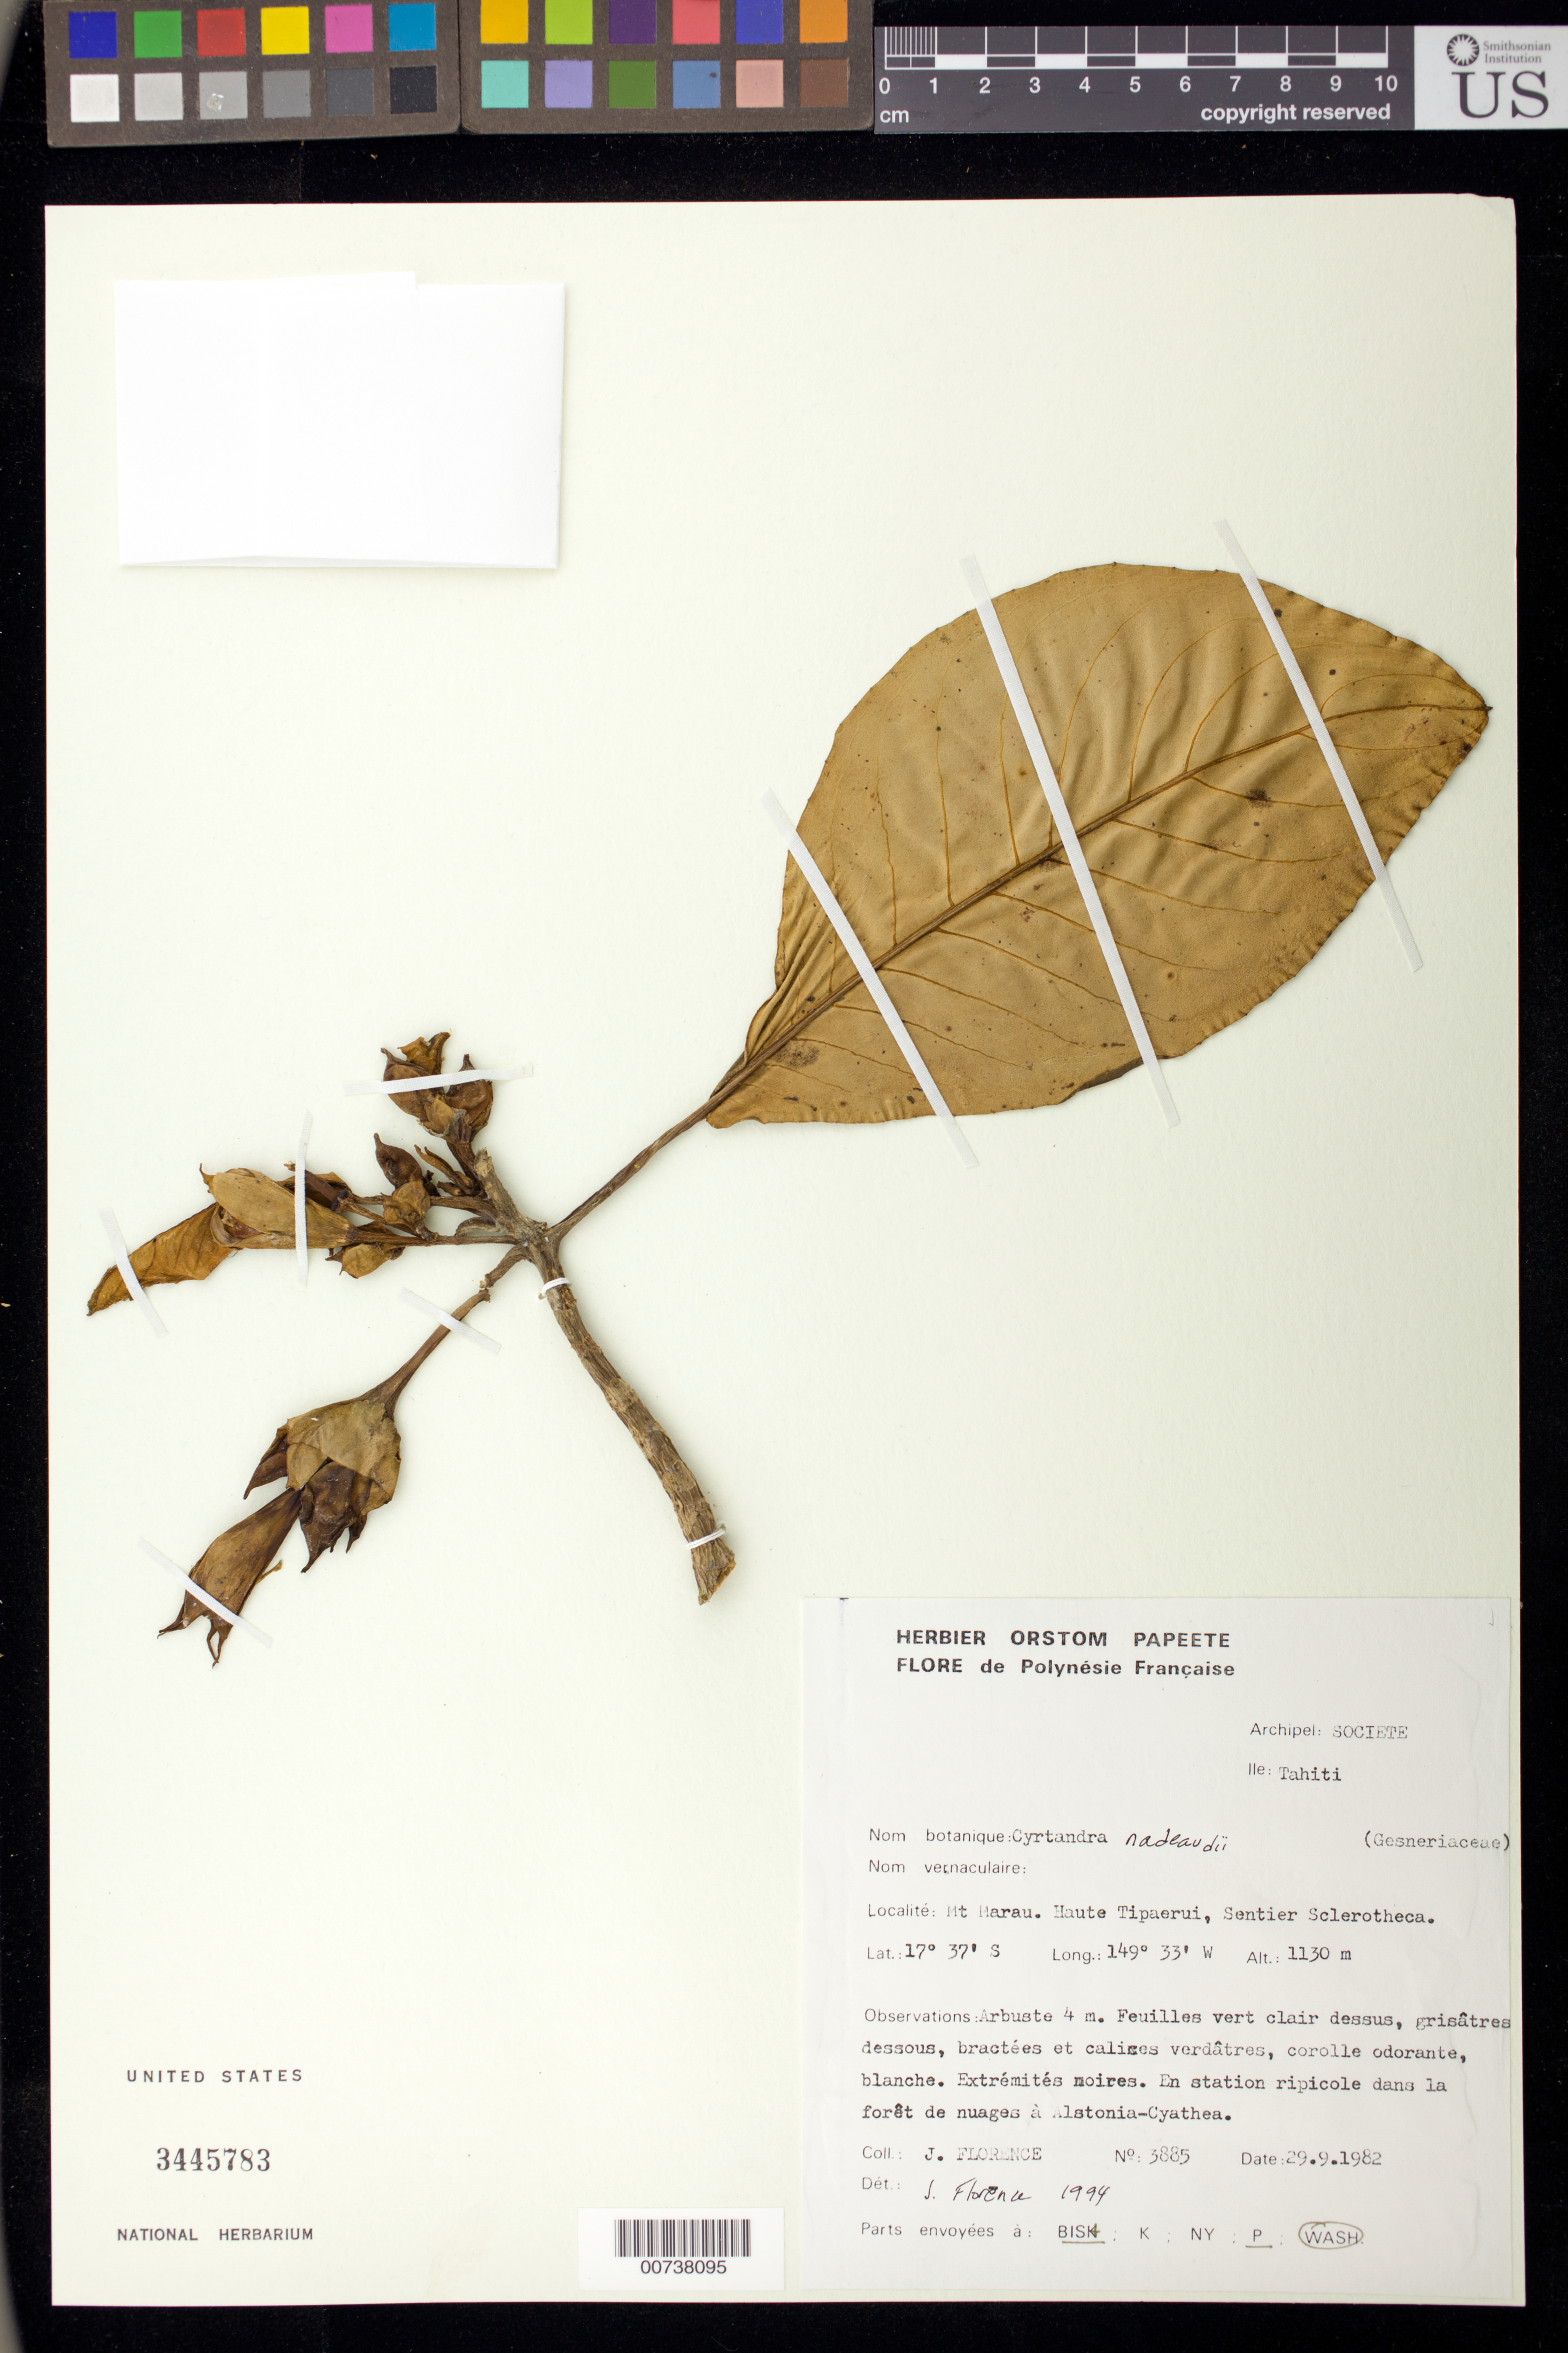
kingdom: Plantae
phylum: Tracheophyta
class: Magnoliopsida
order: Lamiales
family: Gesneriaceae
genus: Cyrtandra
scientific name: Cyrtandra nadeaudii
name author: C.B. Clarke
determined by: Florence, J.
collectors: J. Florence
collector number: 3885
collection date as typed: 29 Sep 1982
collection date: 1982-09-29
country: French Polynesia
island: Tahiti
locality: Mt. Marau. Haute Tipaerui, Sentier Sclerotheca.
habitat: En station ripicole dans la forêt de nuages à Alstonia-Cyathea.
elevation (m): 1130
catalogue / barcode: US 3445783